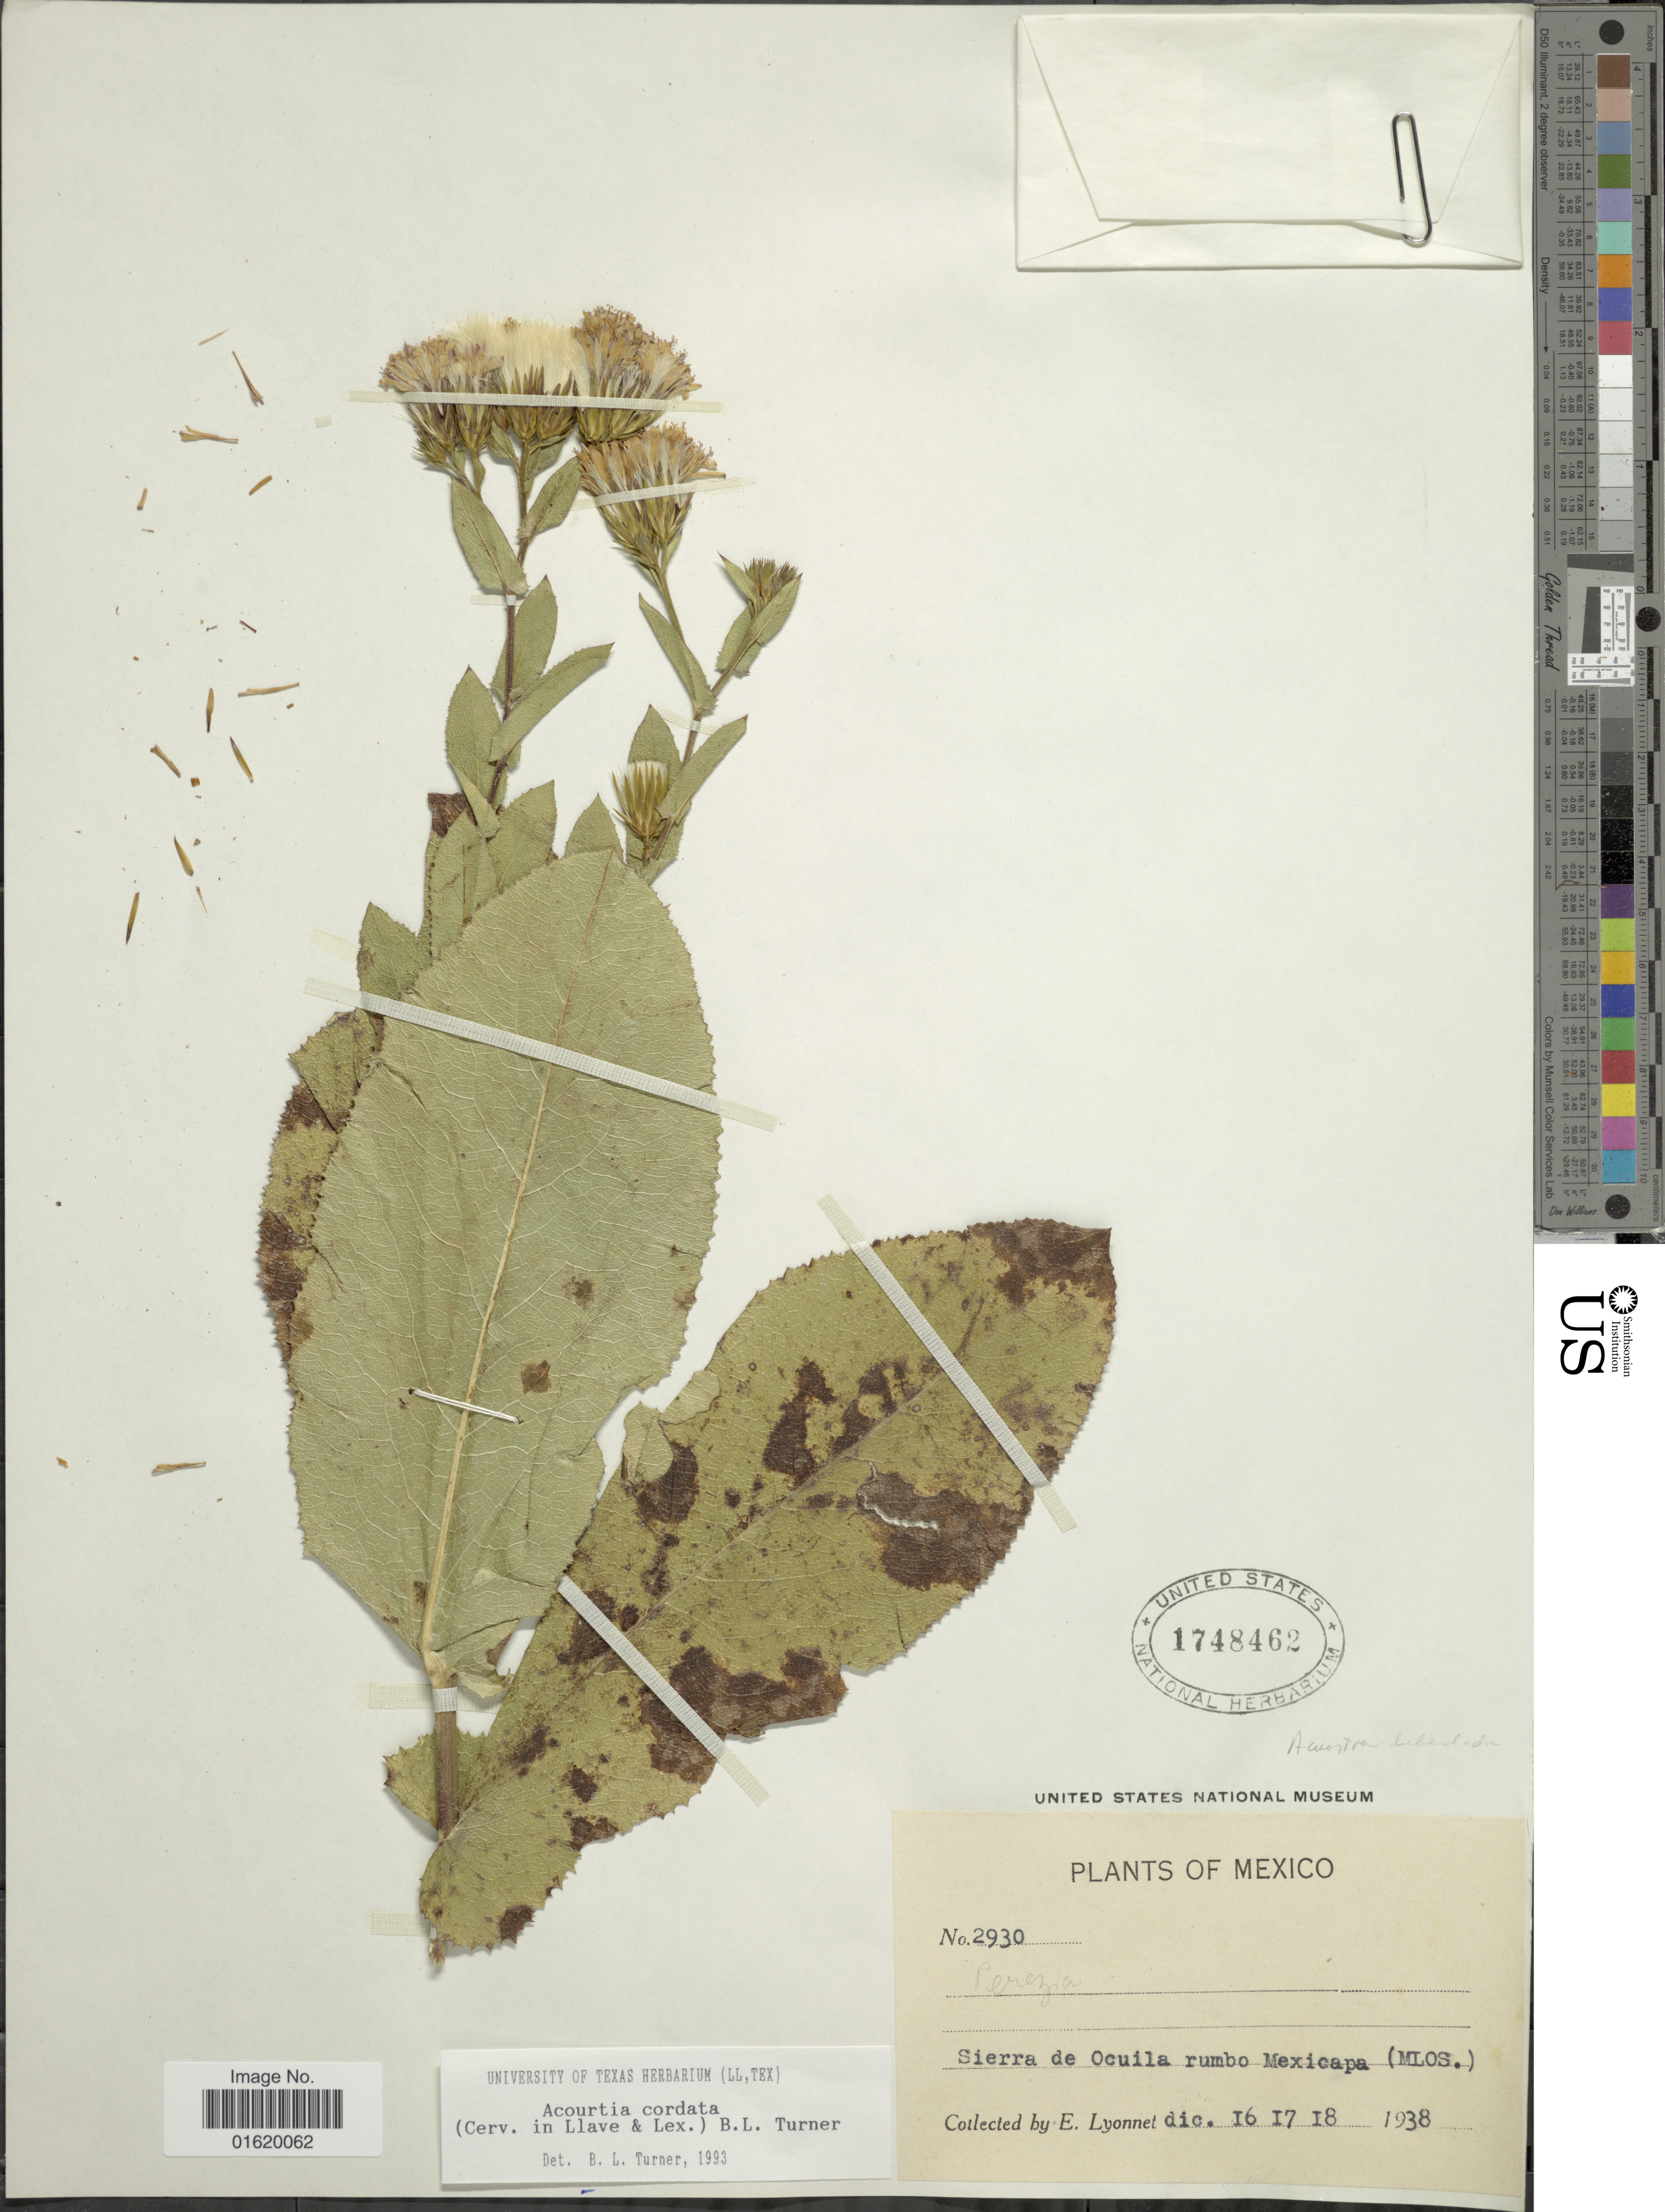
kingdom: Plantae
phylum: Tracheophyta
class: Magnoliopsida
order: Asterales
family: Asteraceae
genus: Acourtia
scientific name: Acourtia cordata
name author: (Cerv.) B.L. Turner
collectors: E. Lyonnet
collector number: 2930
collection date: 1938-12-16/1938-12-18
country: Mexico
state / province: Morelos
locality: Sierra de Ocuila rumbo Mexicapa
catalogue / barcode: US 1748462